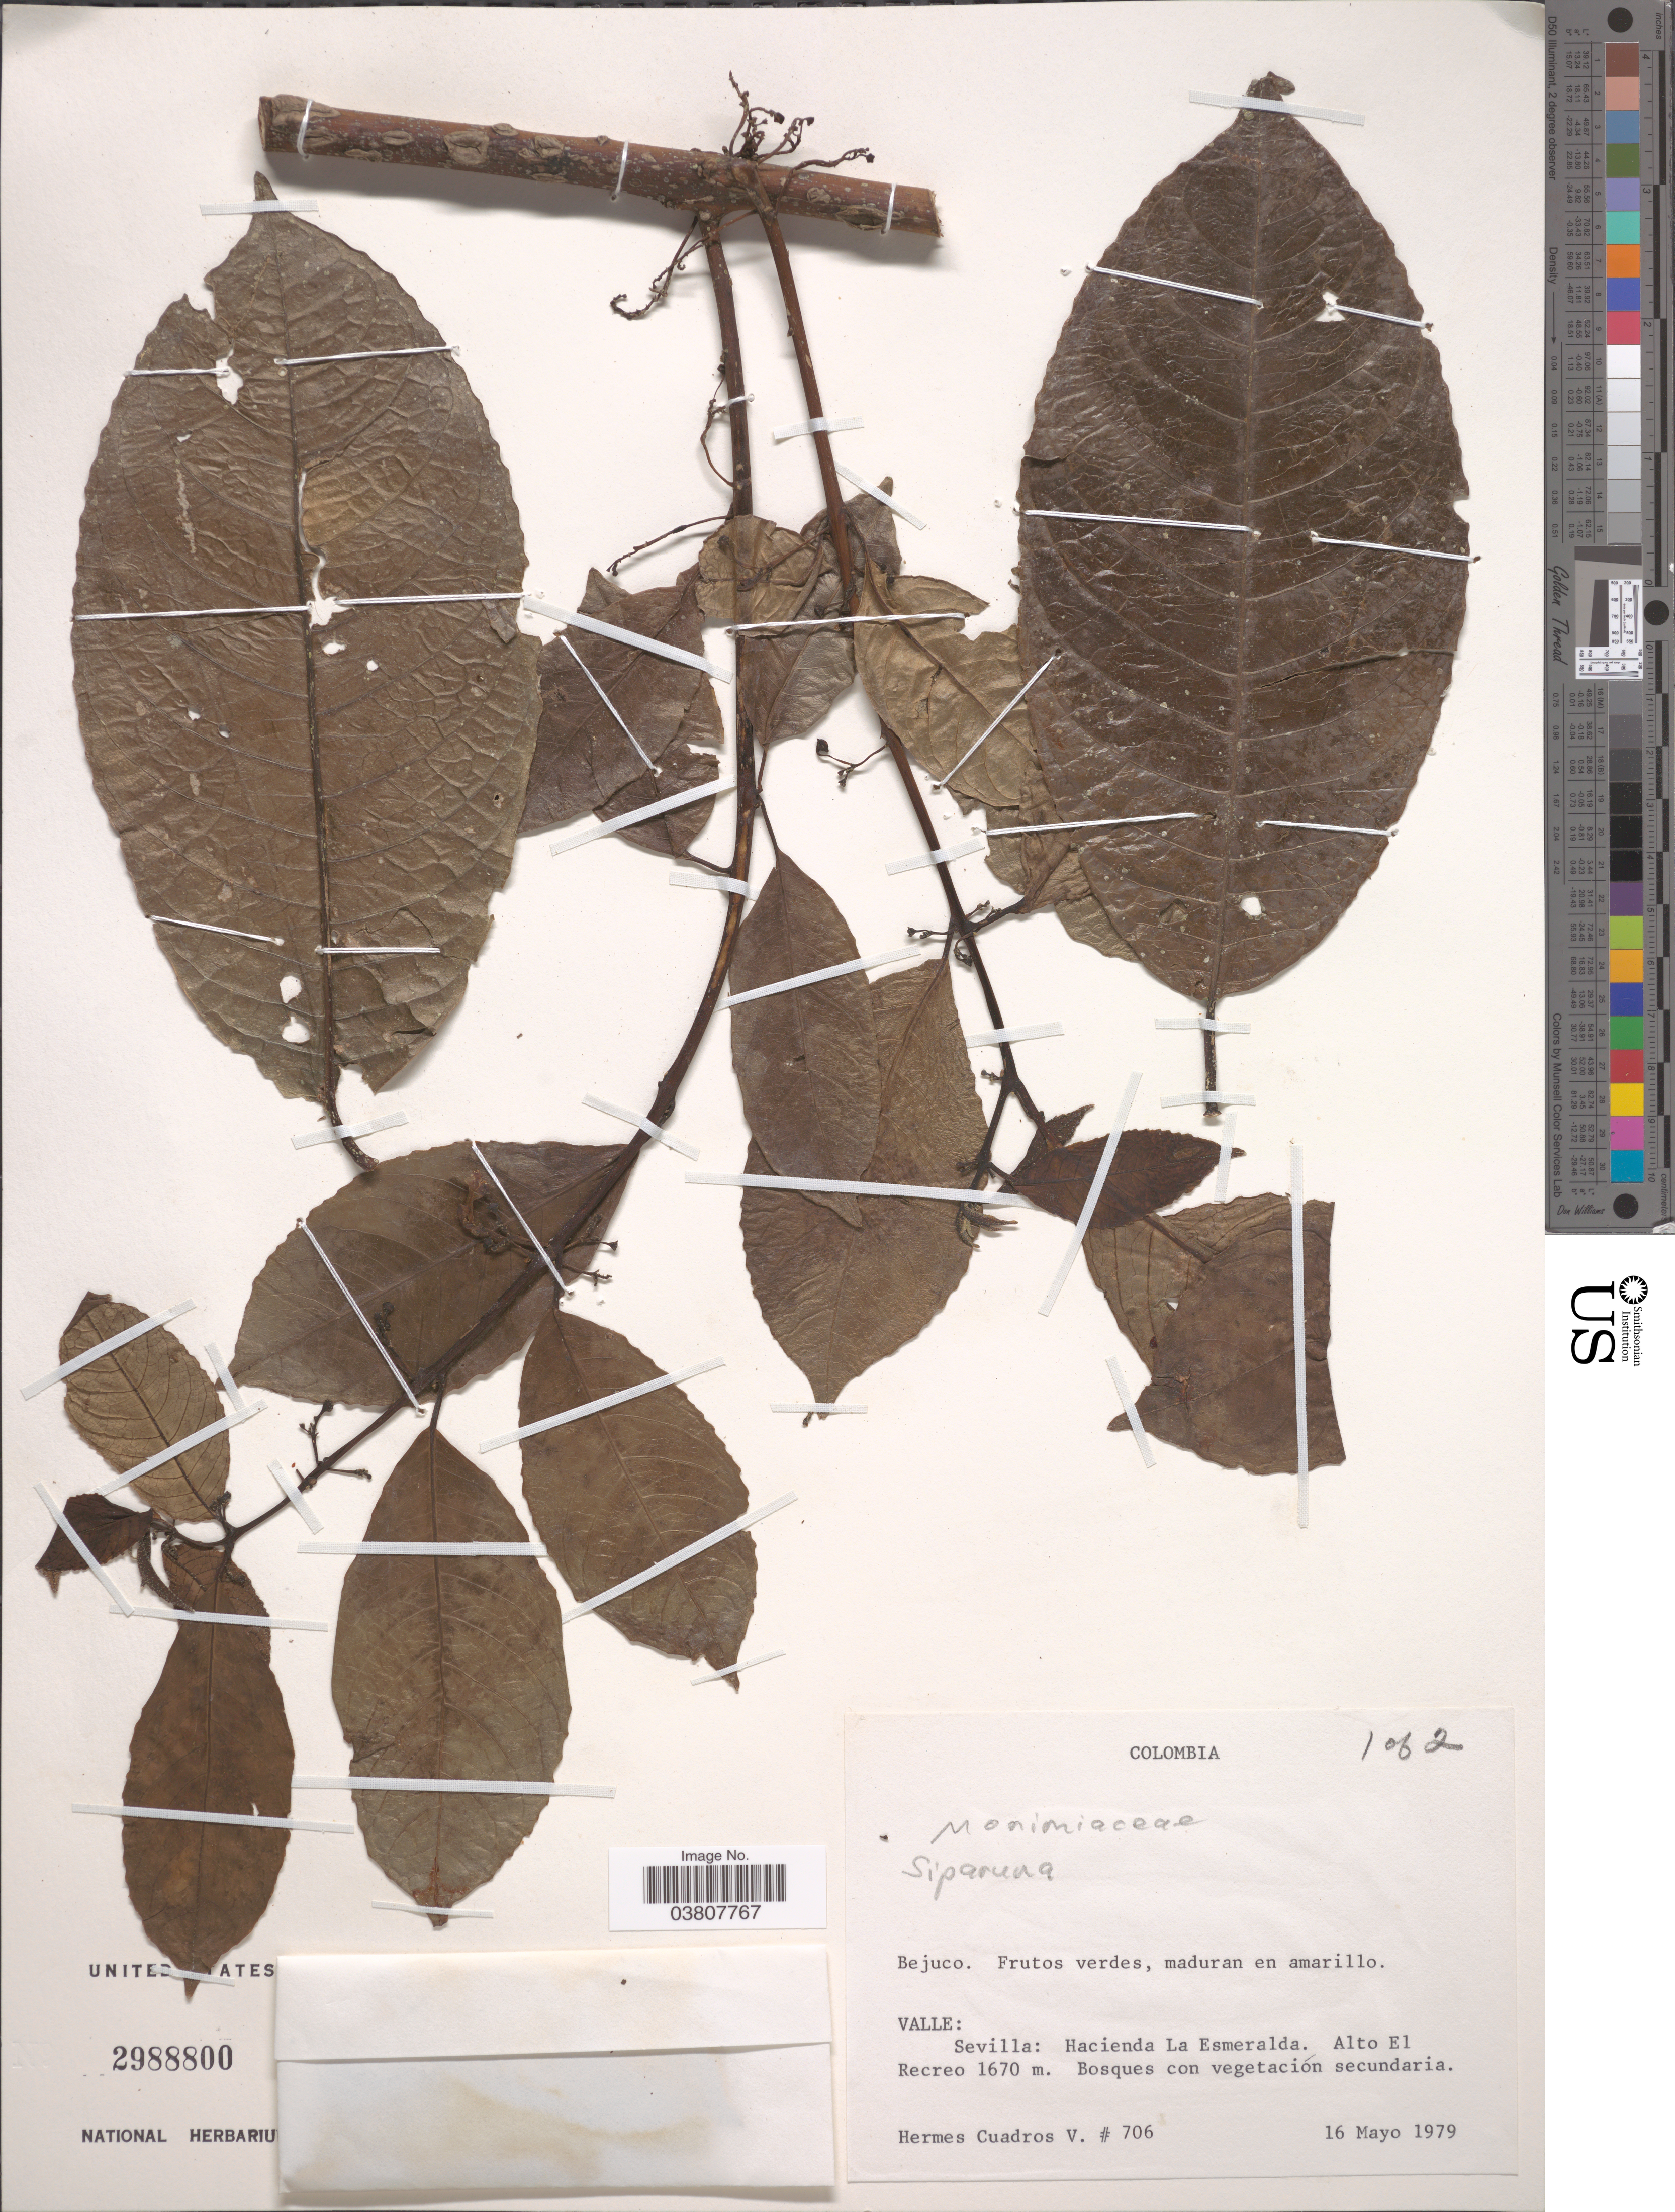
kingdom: Plantae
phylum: Tracheophyta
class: Magnoliopsida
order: Laurales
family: Siparunaceae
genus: Siparuna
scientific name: Siparuna sp.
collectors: H. Cuadros V.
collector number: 706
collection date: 1979-05-16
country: Colombia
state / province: Valle del Cauca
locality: Valle: Sevilla: Hacienda La Esmeralda. Alto El Recreo.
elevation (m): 1670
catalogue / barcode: US 2988800